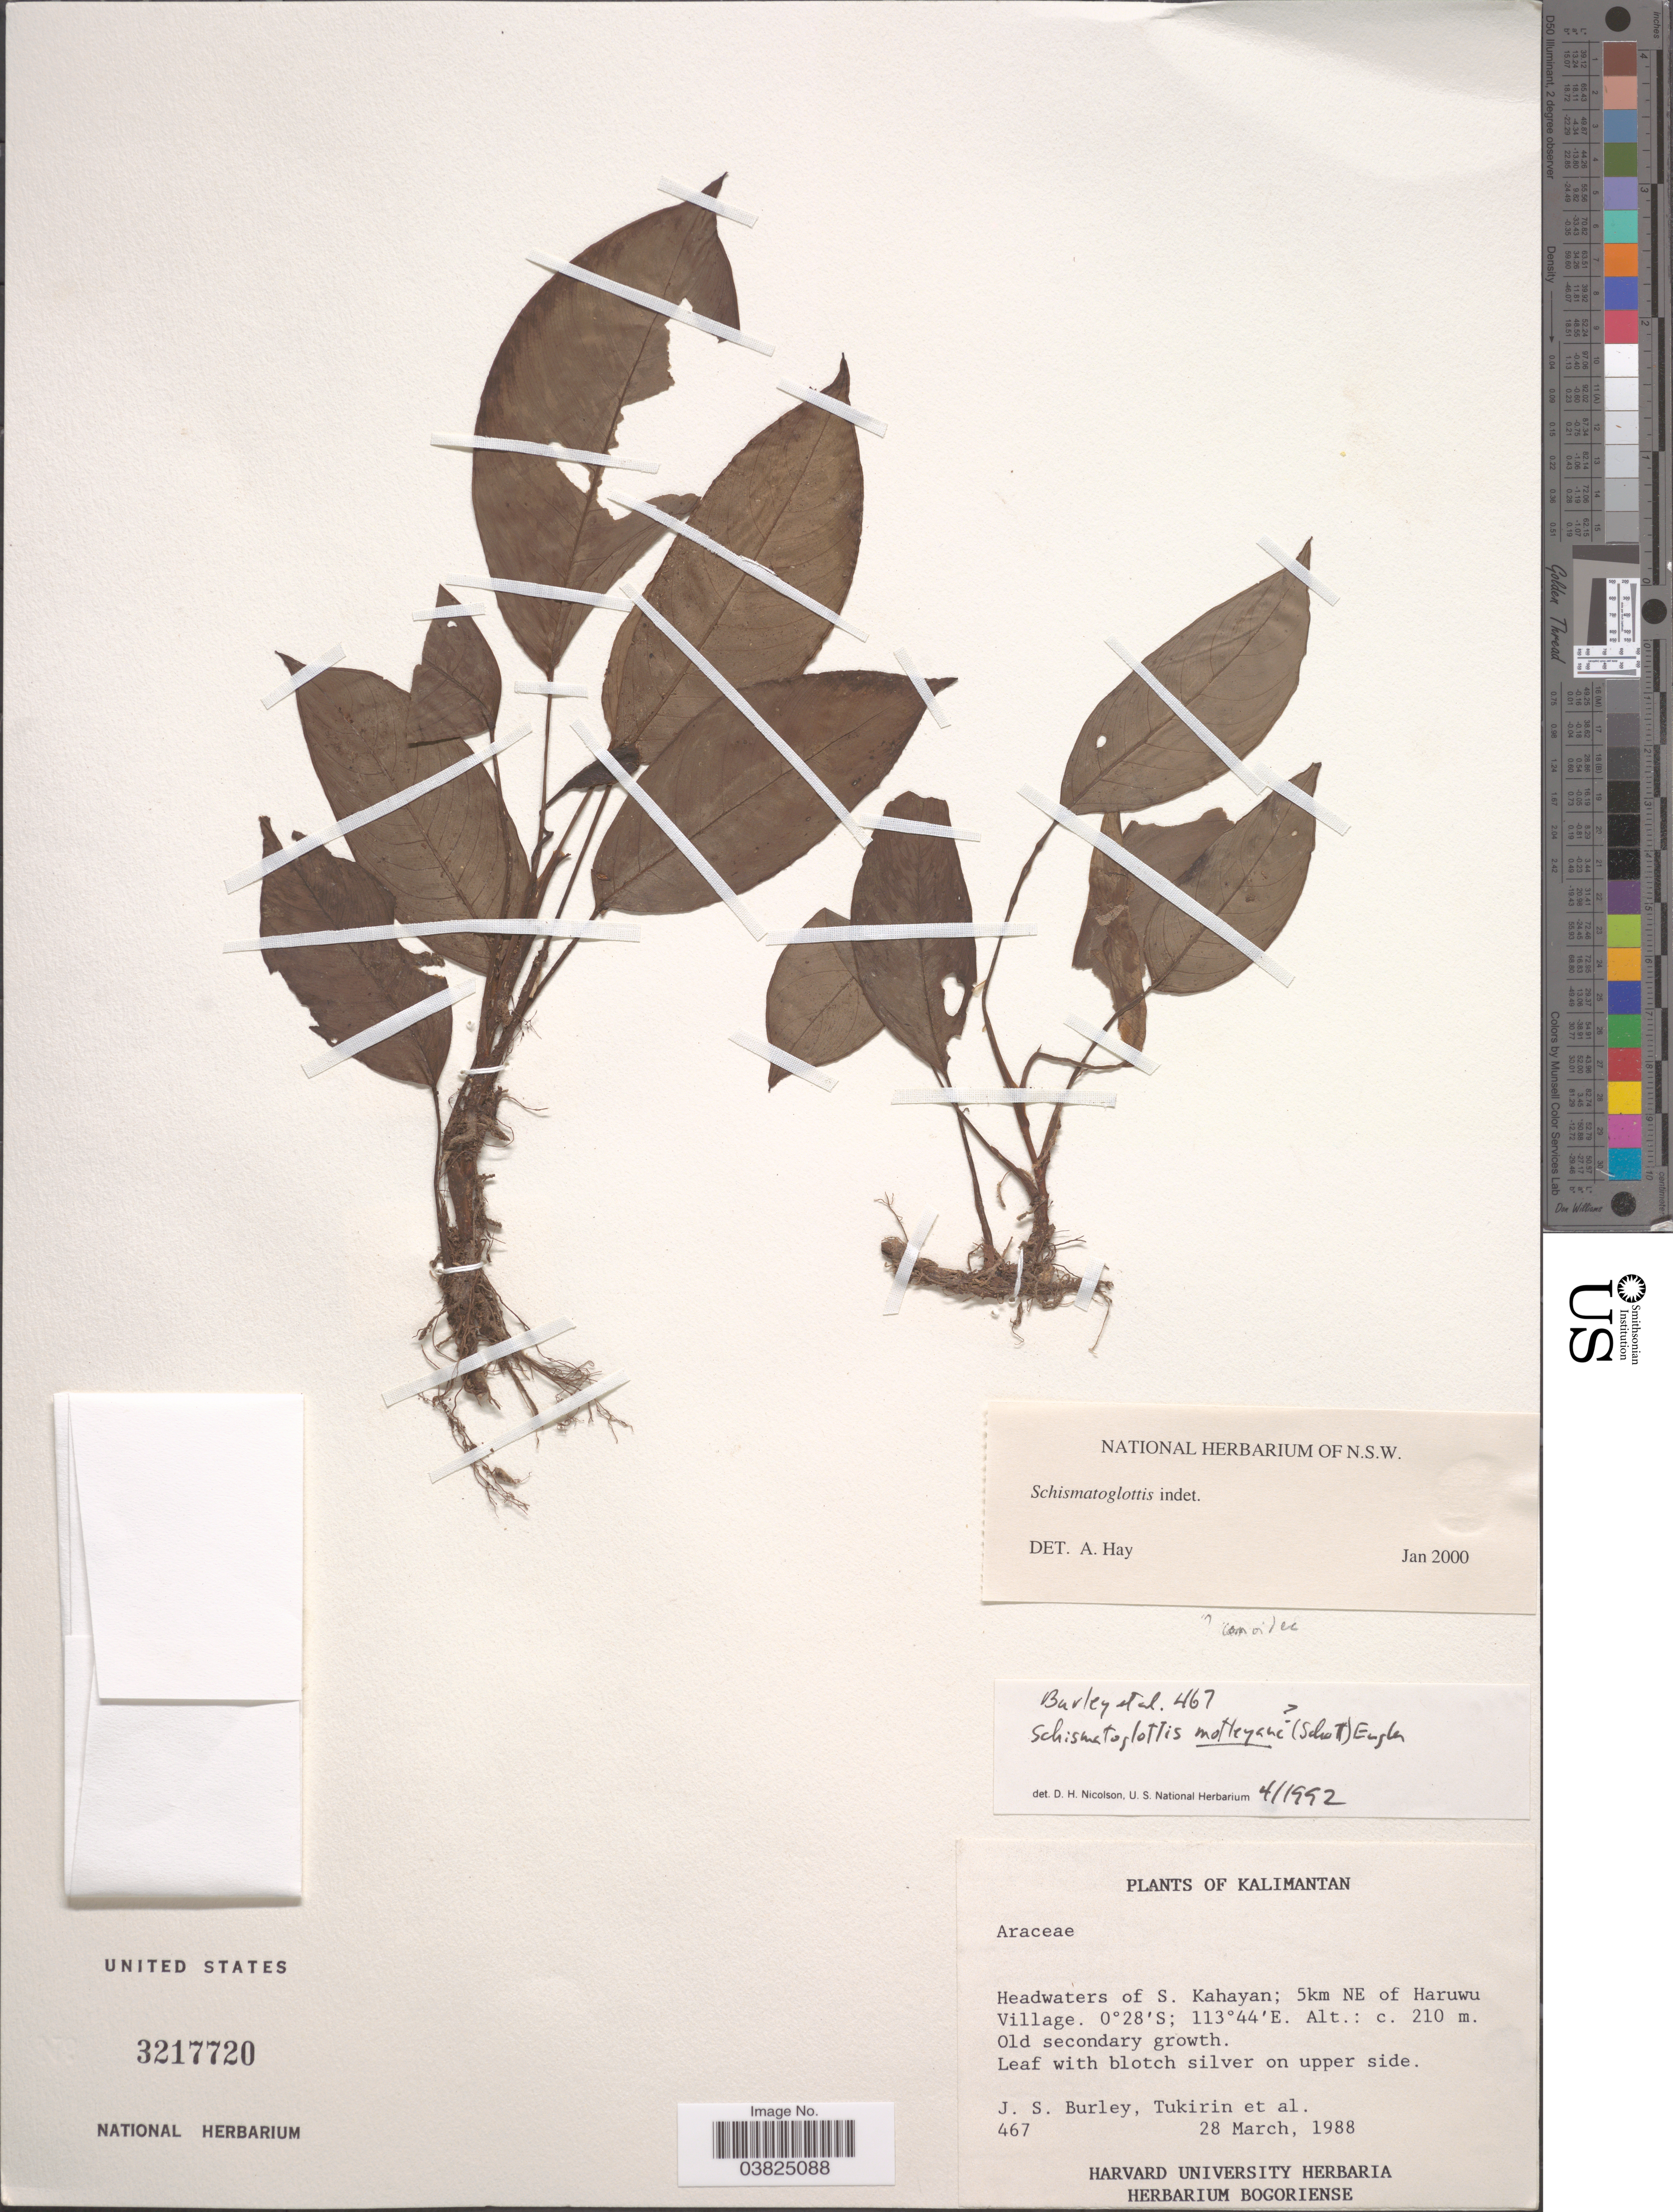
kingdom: Plantae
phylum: Tracheophyta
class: Liliopsida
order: Alismatales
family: Araceae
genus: Schismatoglottis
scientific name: Schismatoglottis sp.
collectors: J. S. Burley, -. Tukirin & et al.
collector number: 467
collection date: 1988-03-28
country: Indonesia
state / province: Kalimantan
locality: Headwaters of S. Kahayan; 5 km NE of Haruwu Village.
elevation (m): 210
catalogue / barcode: US 3217720